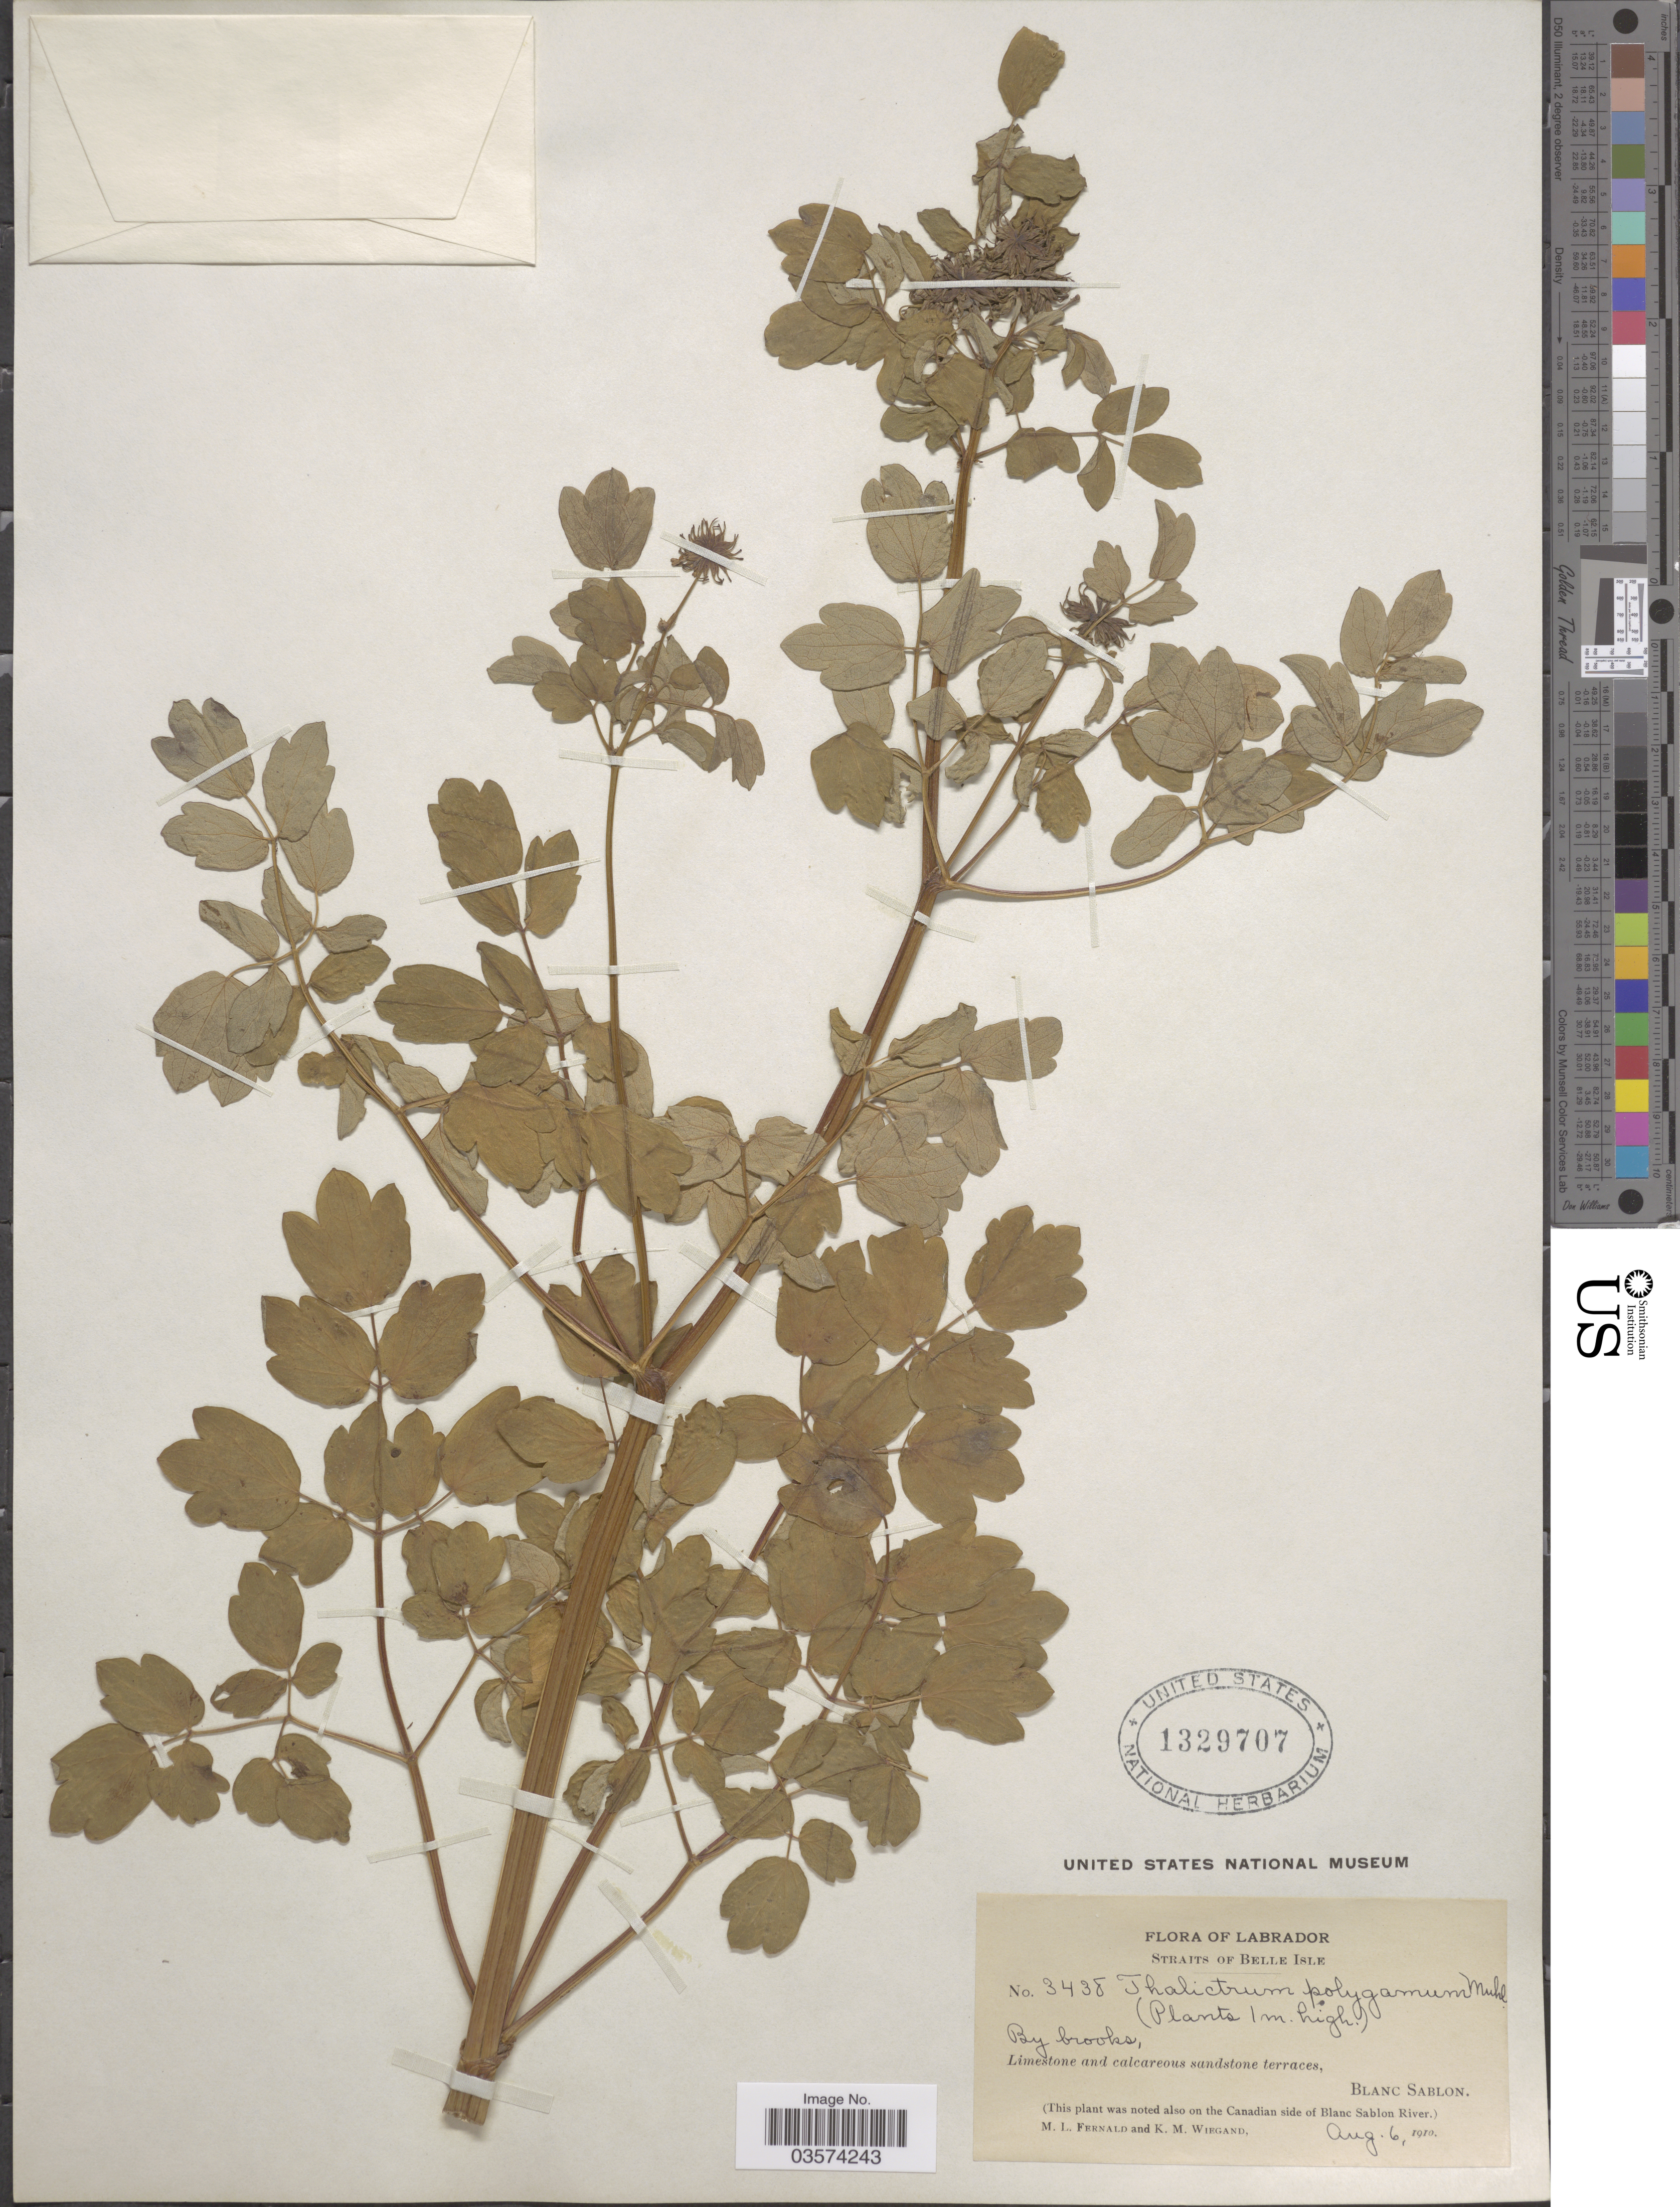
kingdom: Plantae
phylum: Tracheophyta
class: Magnoliopsida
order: Ranunculales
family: Ranunculaceae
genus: Thalictrum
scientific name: Thalictrum pubescens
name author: Pursh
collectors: M. L. Fernald & K. M. Wiegand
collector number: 3438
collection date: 1910-08-06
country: Canada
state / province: Newfoundland and Labrador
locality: Labrador. Straits of Belle Isle. Blanc Sablon. (on the Canadian side of Blanc Sablon River.) [unsure placement].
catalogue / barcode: US 1329707